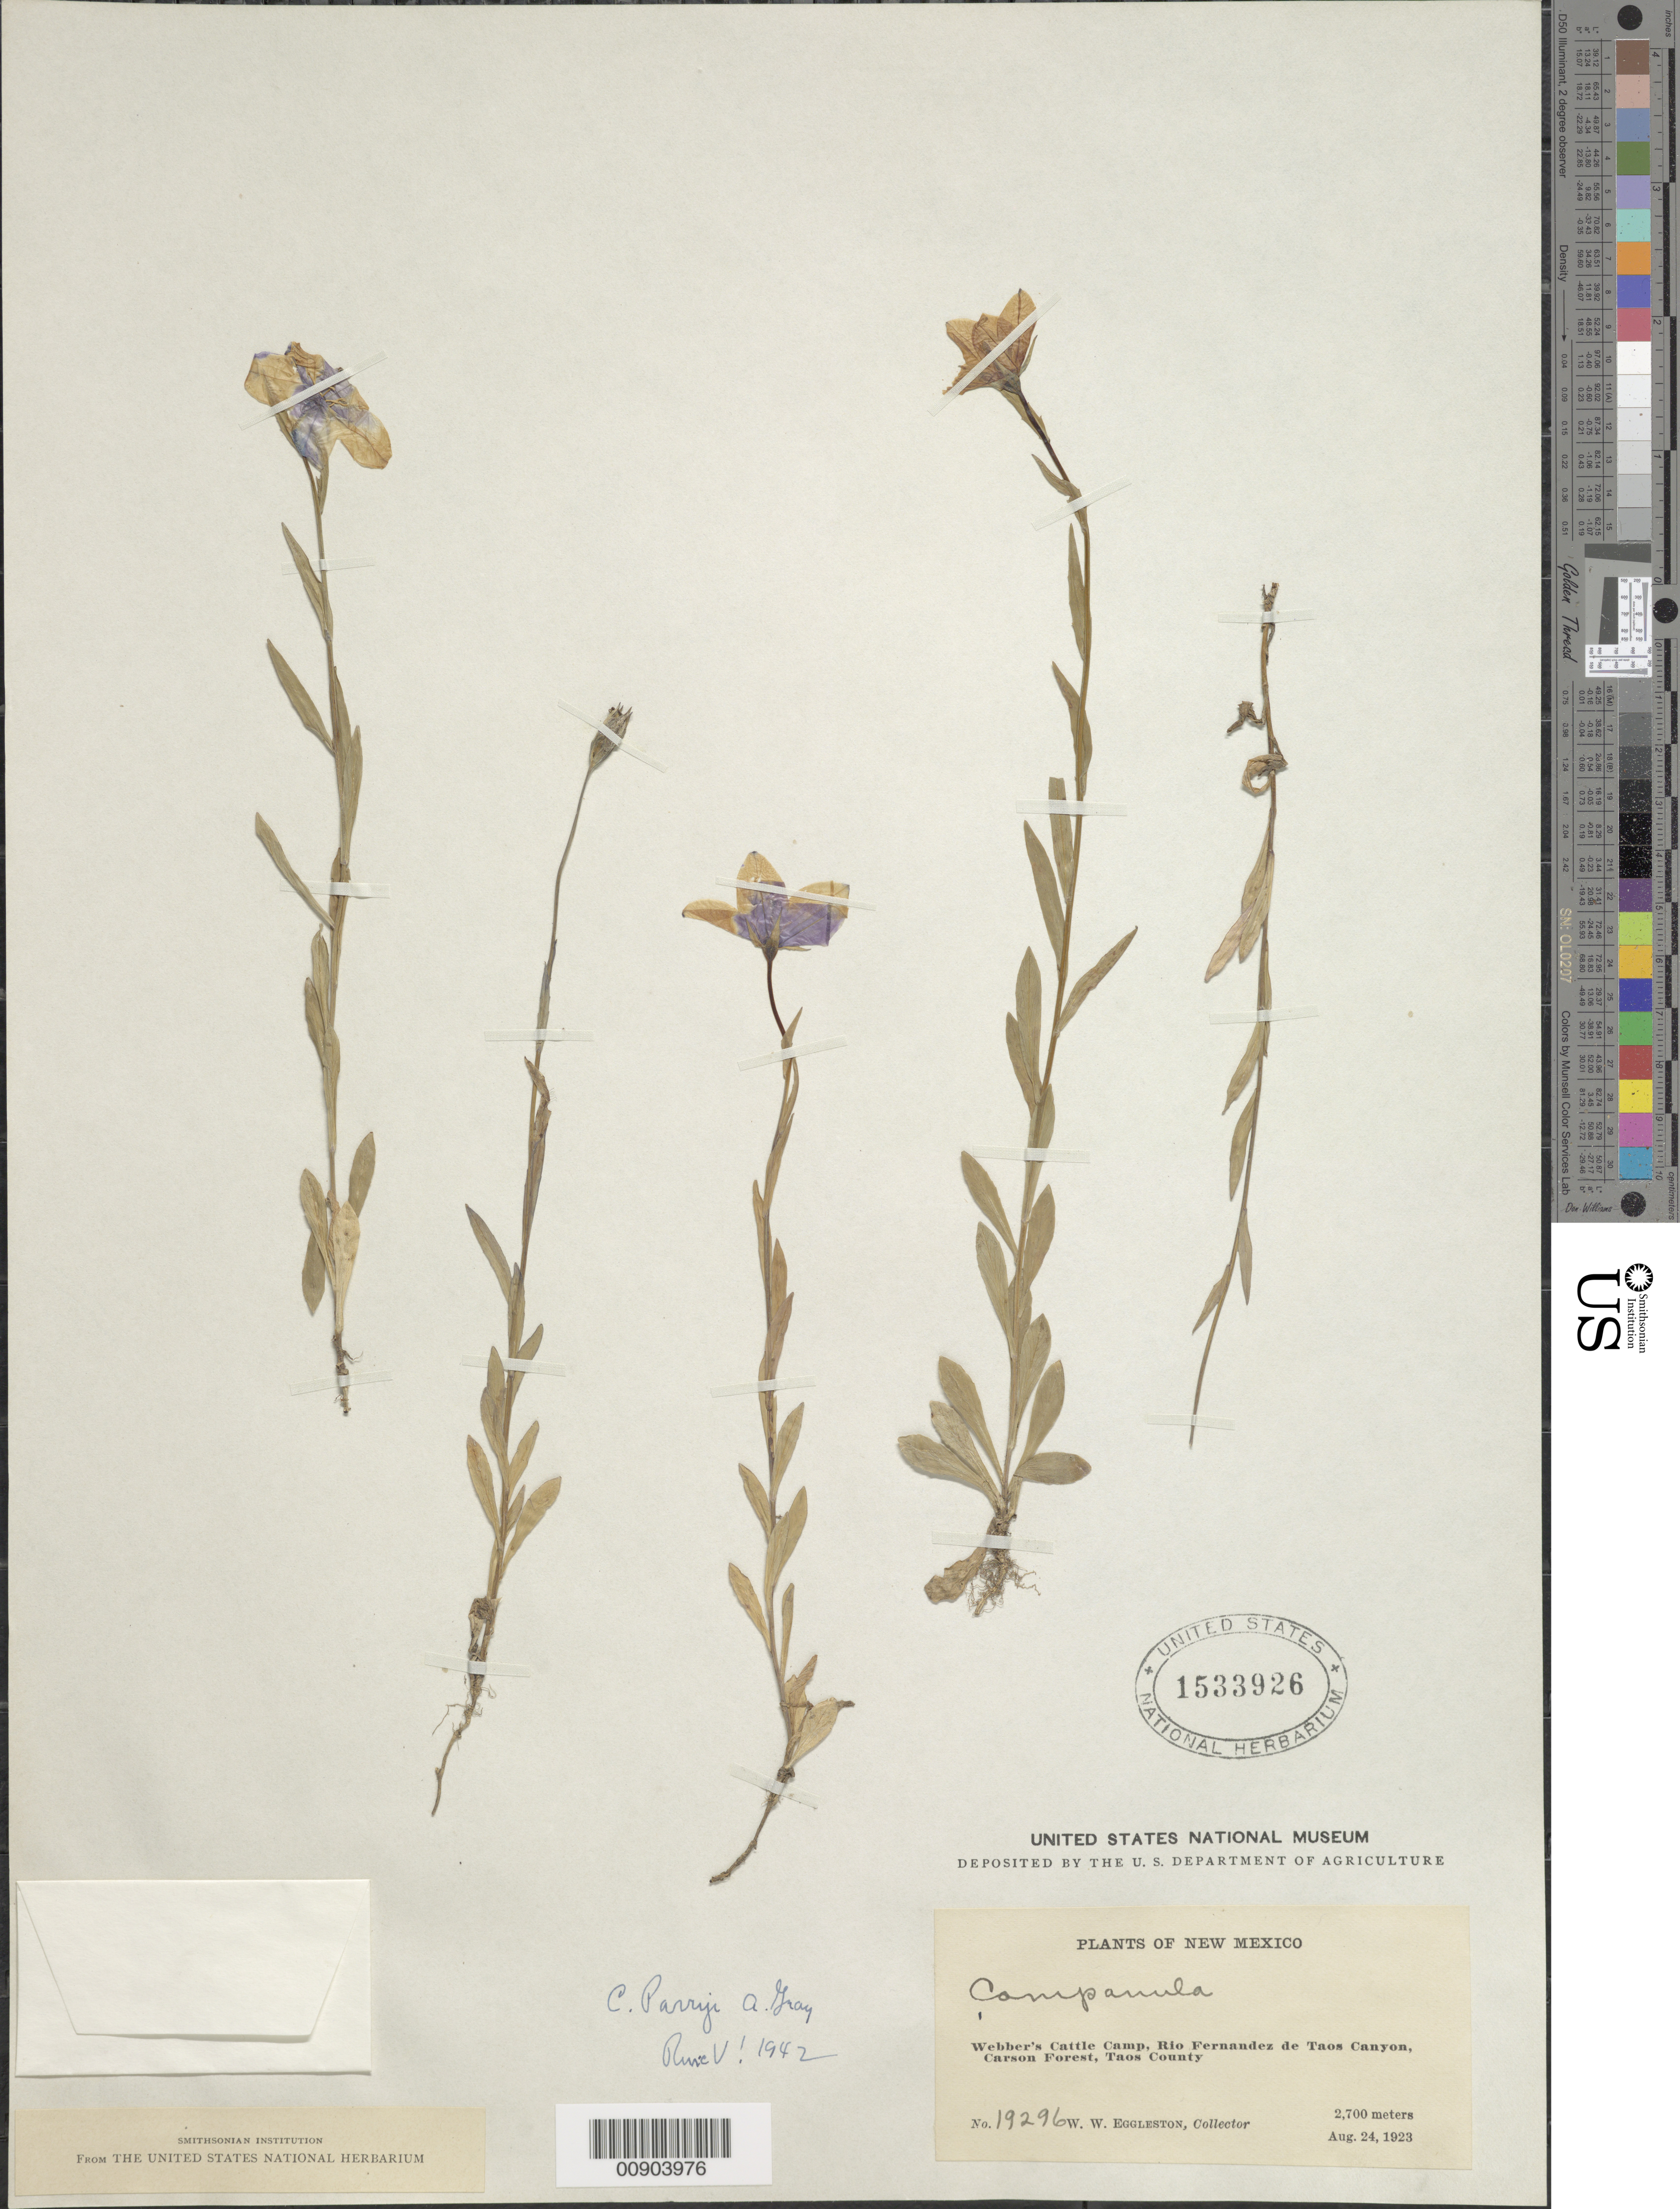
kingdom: Plantae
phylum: Tracheophyta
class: Magnoliopsida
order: Asterales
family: Campanulaceae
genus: Campanula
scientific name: Campanula parryi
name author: A. Gray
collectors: W. W. Eggleston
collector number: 19296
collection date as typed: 24 Aug 1923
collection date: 1923-08-24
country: United States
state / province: New Mexico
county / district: Taos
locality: Webber's Cattle Camp, Rio Fernandez de Taos Canyon, Carson Forest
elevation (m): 2700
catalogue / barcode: US 1533926